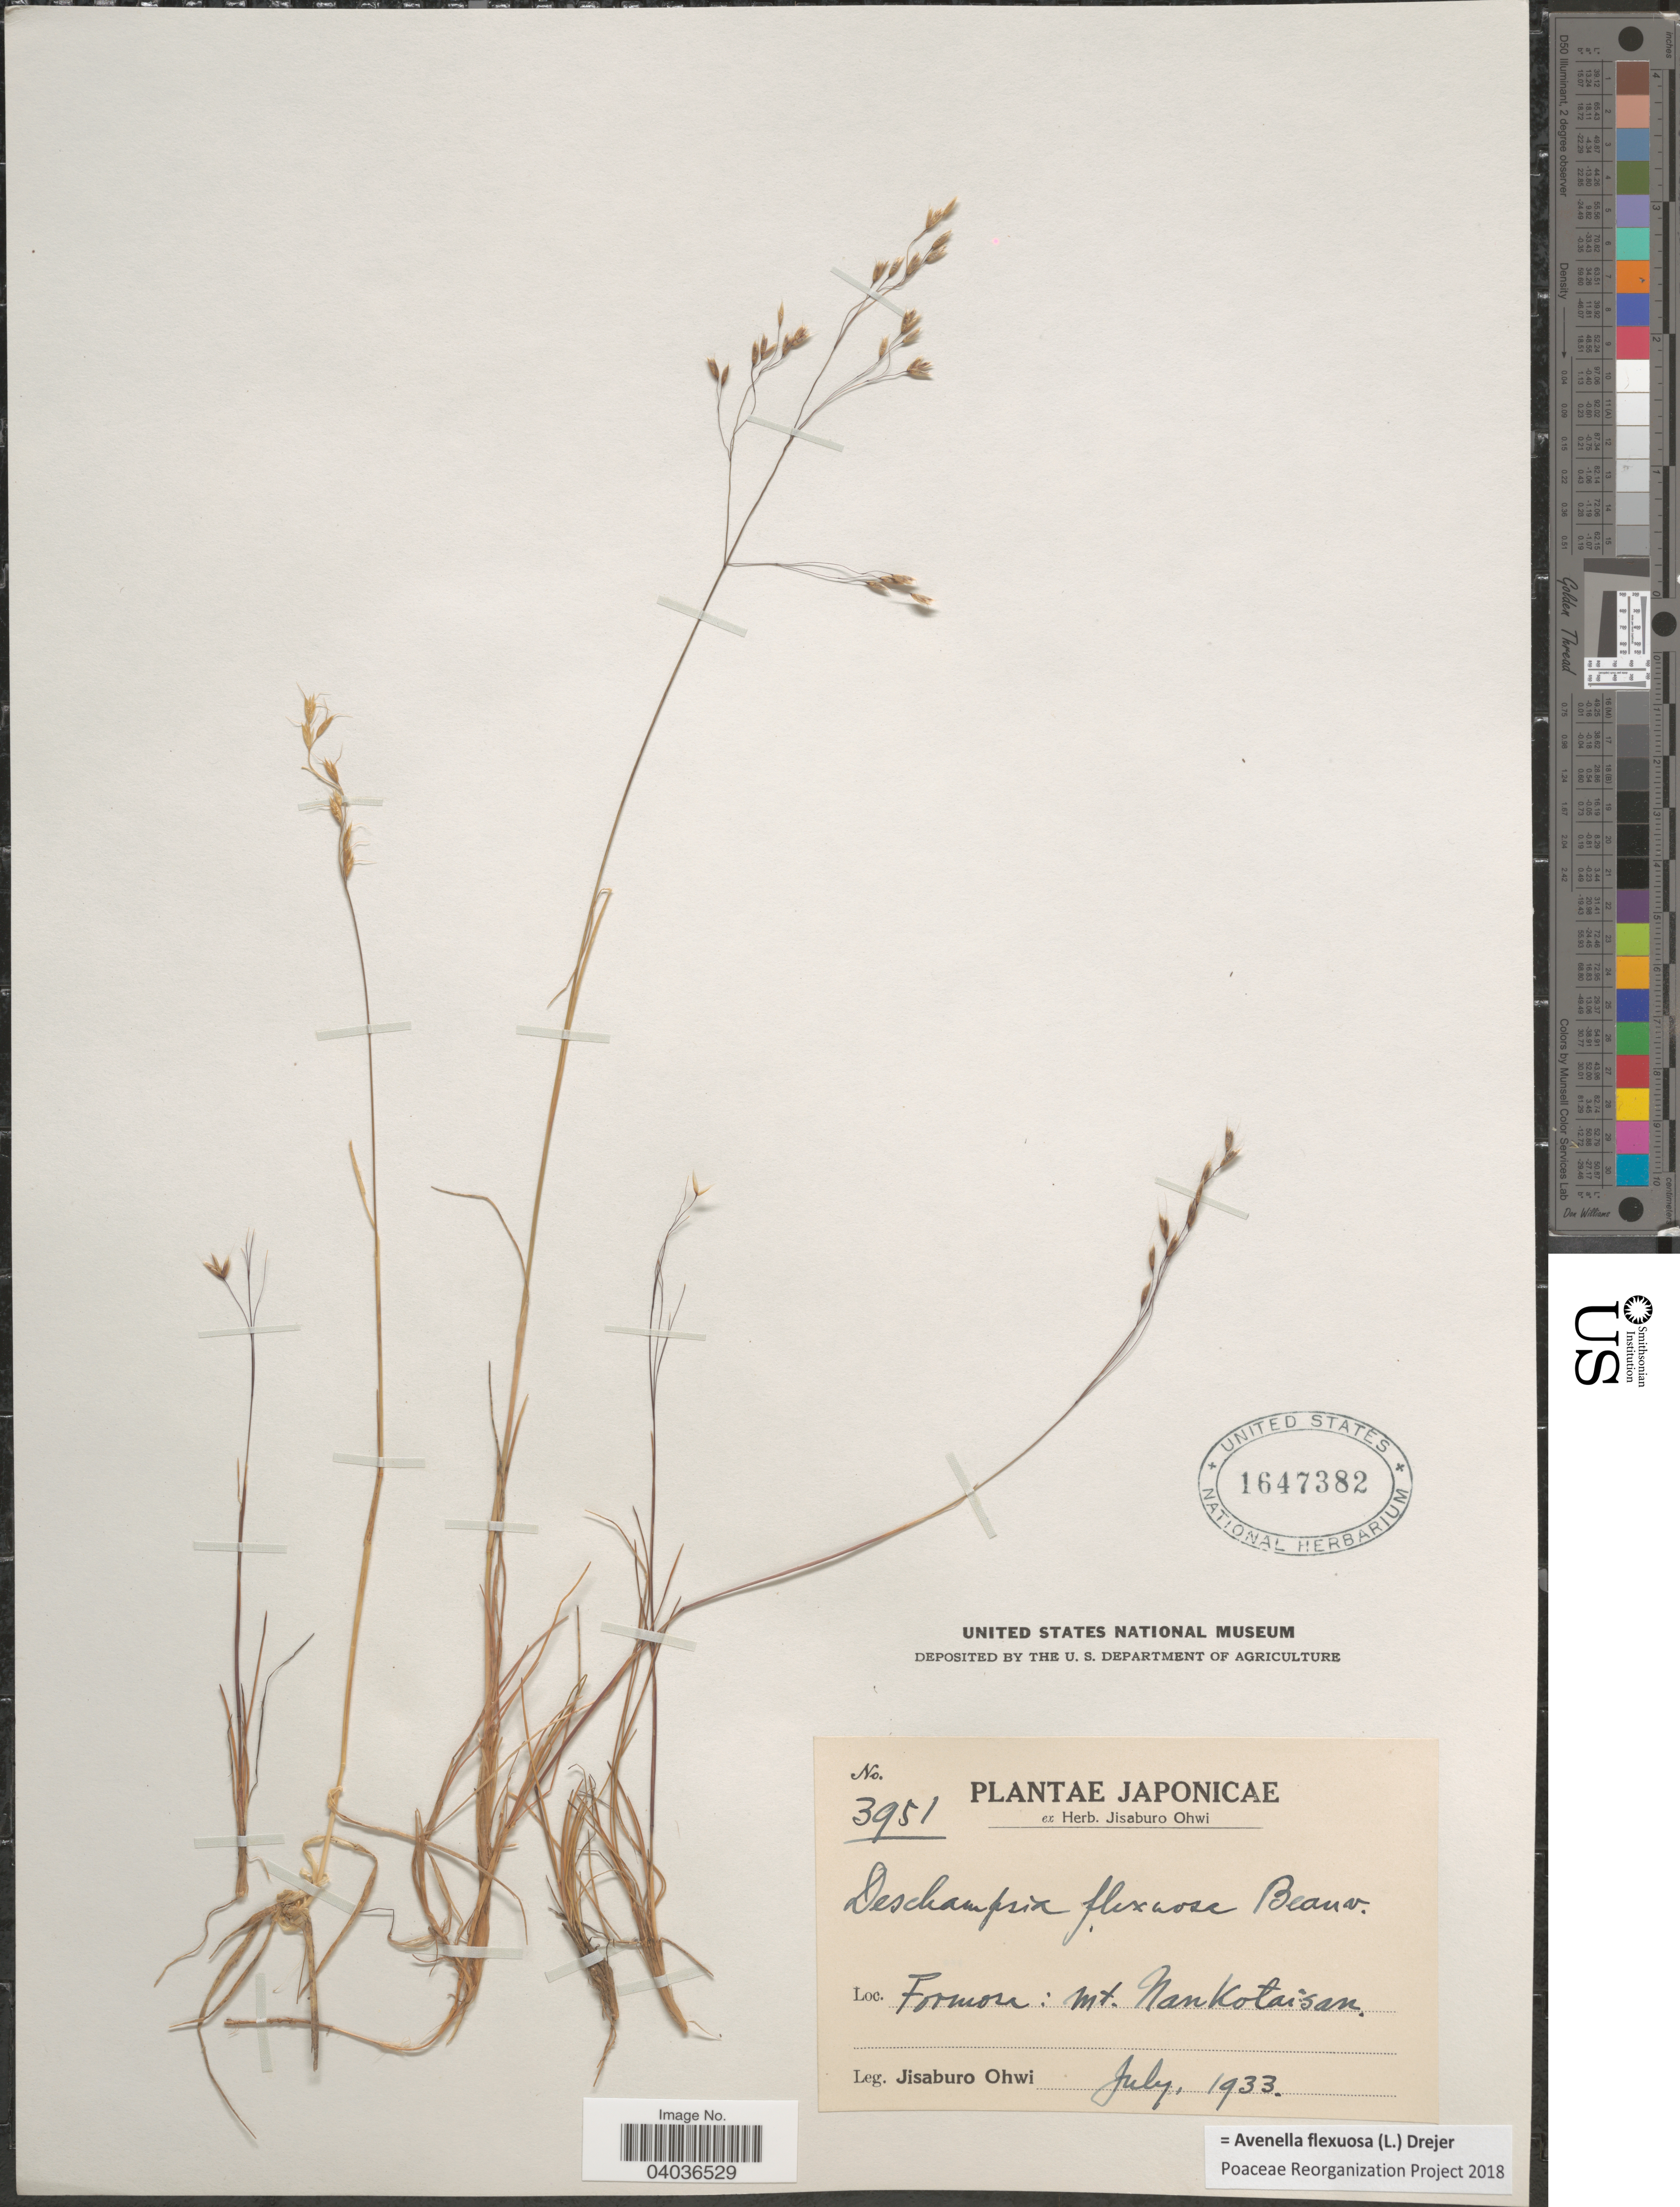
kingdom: Plantae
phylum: Tracheophyta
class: Liliopsida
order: Poales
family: Poaceae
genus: Avenella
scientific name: Avenella flexuosa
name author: (L.) Drejer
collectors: J. Ohwi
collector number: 3951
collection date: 1933-07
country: Taiwan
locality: Formosa: Mt. Nankotisan.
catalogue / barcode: US 1647382